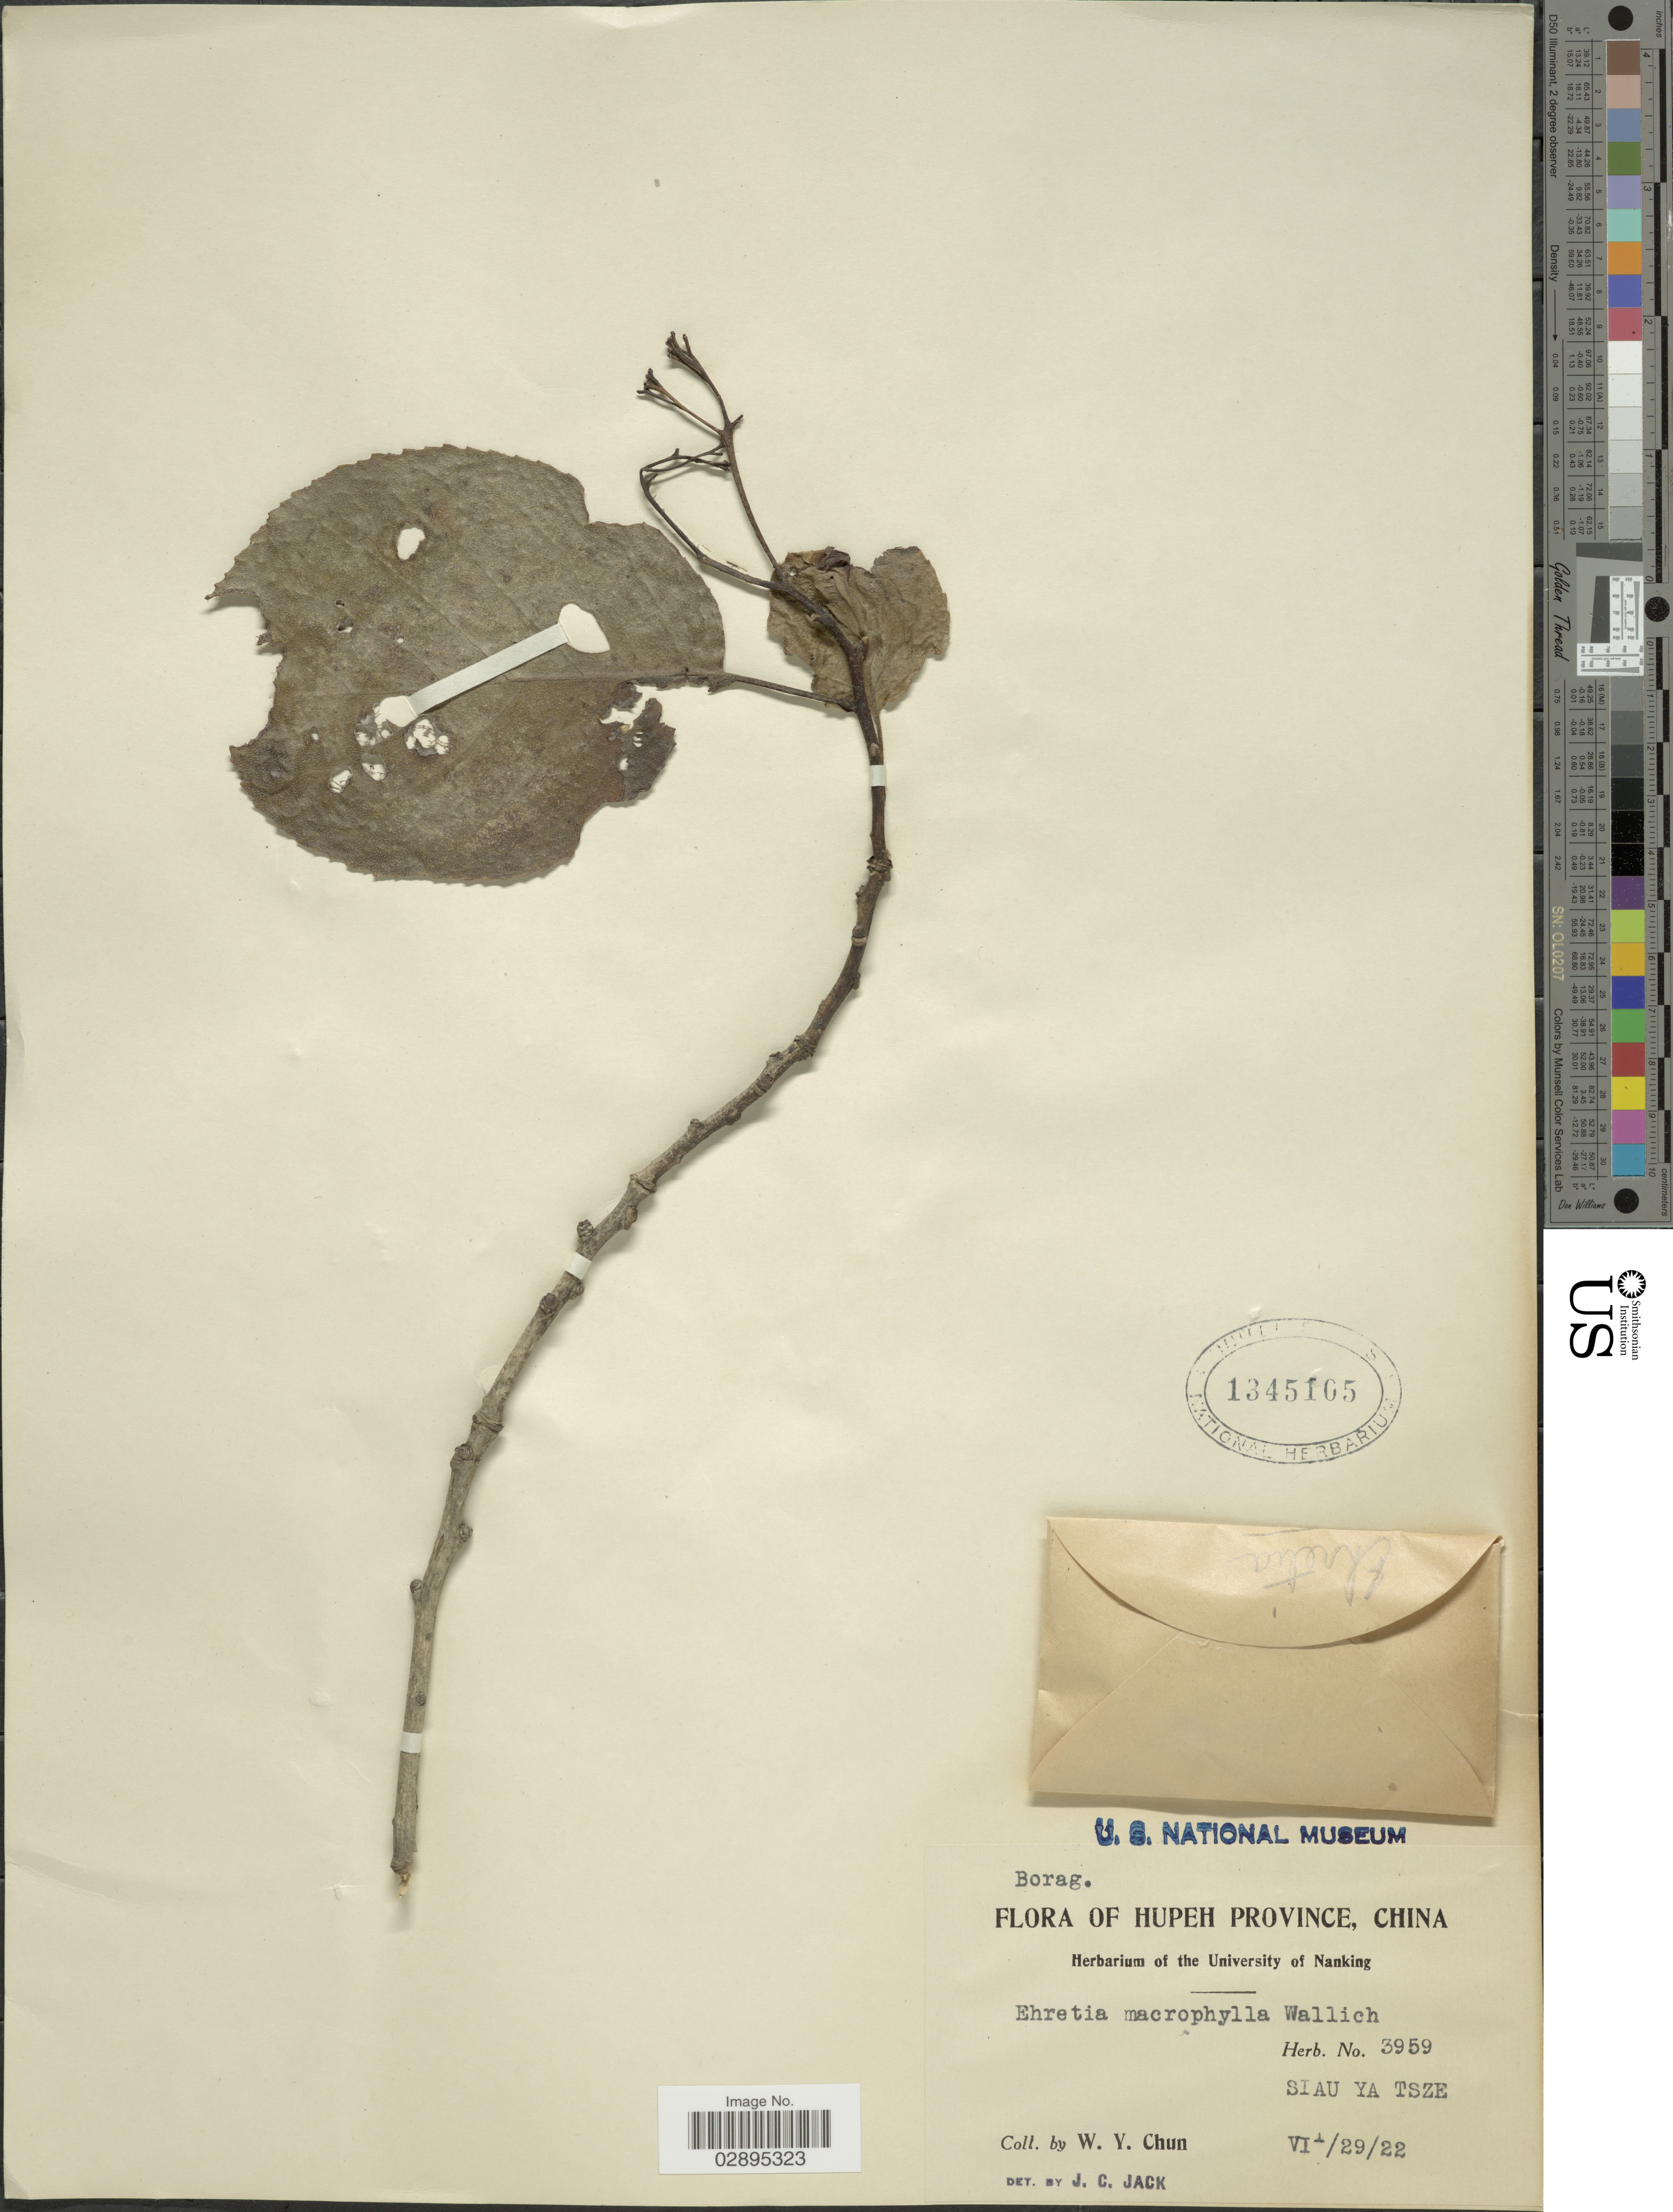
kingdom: Plantae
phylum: Tracheophyta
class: Magnoliopsida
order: Boraginales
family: Ehretiaceae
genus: Ehretia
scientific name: Ehretia dicksonii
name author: Hance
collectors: W. Y. Chun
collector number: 3959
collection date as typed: Transcribed d/m/y: 29/7/22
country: China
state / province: Hubei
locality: Hupeh Province. Siau Ya Tsze.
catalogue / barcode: US 1345105